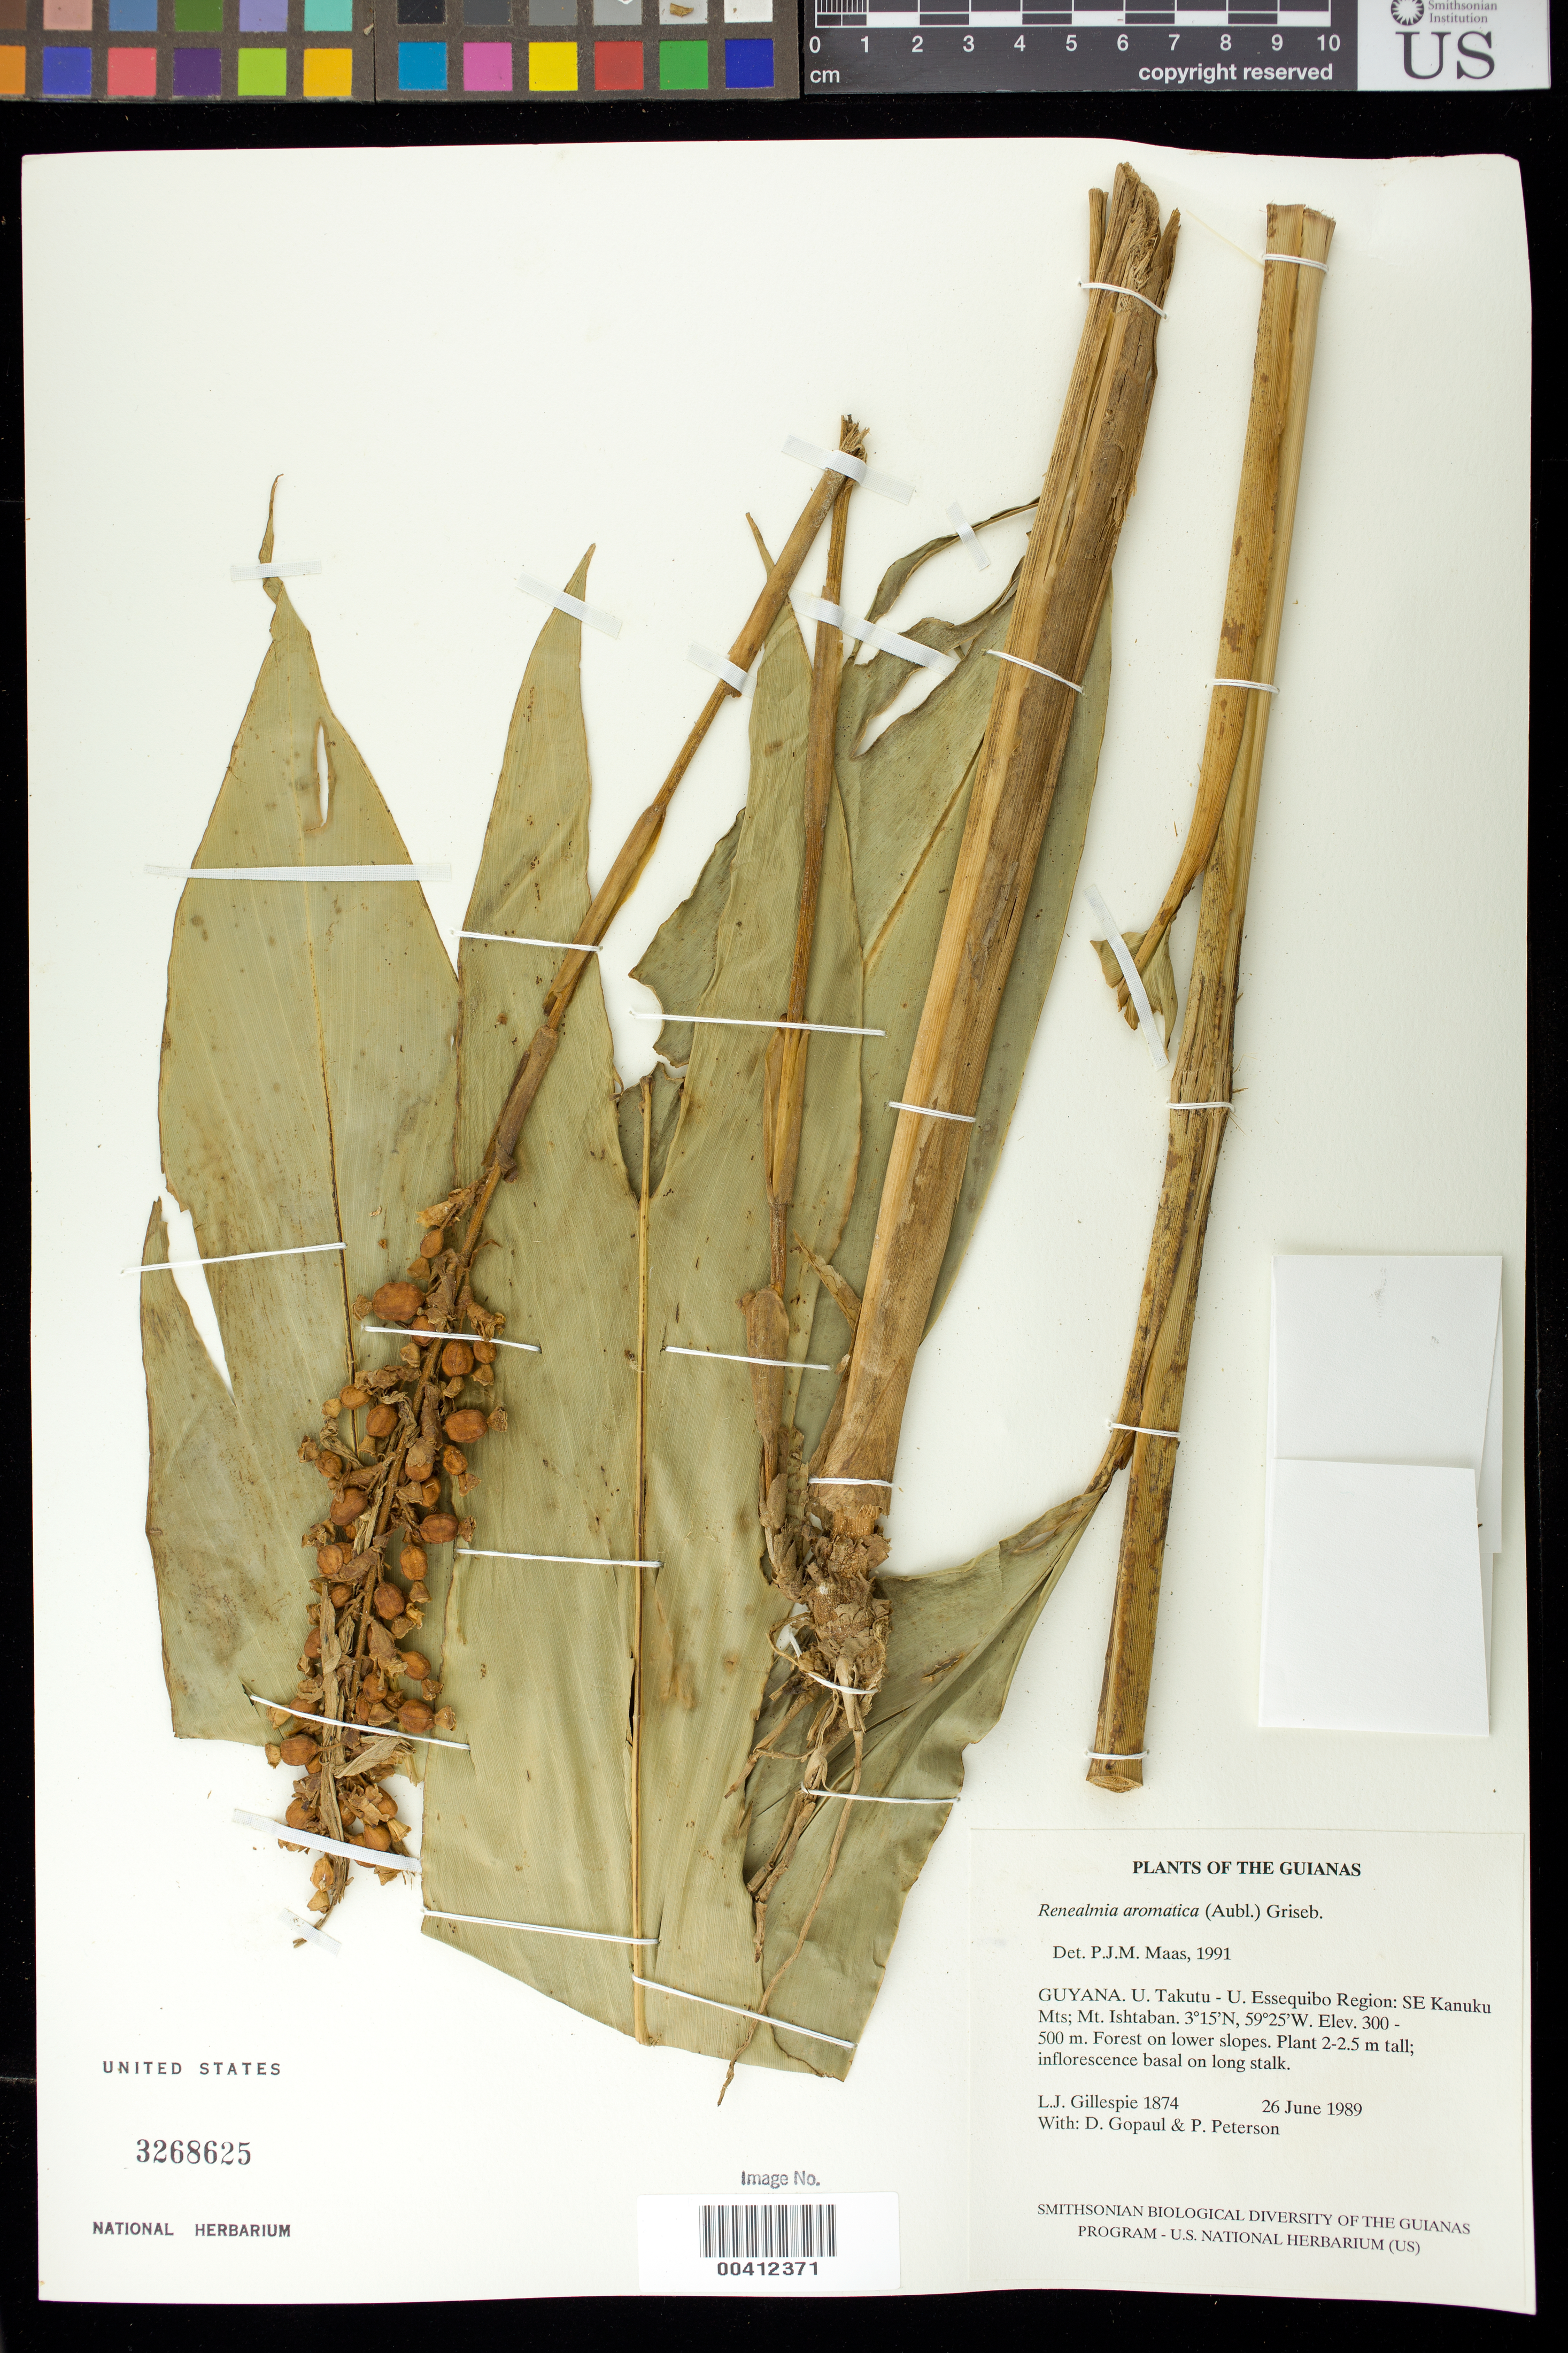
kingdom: Plantae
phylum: Tracheophyta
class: Liliopsida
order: Zingiberales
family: Zingiberaceae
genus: Renealmia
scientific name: Renealmia aromatica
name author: (Aubl.) Griseb.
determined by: Maas, Paul J. M.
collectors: L. J. Gillespie, D. Gopaul & P. M. Peterson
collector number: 1874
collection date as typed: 26 Jun 1989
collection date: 1989-06-26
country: Guyana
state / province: U. Takutu-U. Essequibo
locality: Mt. ishtaban, se kanuku mts.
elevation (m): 300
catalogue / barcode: US 3268625